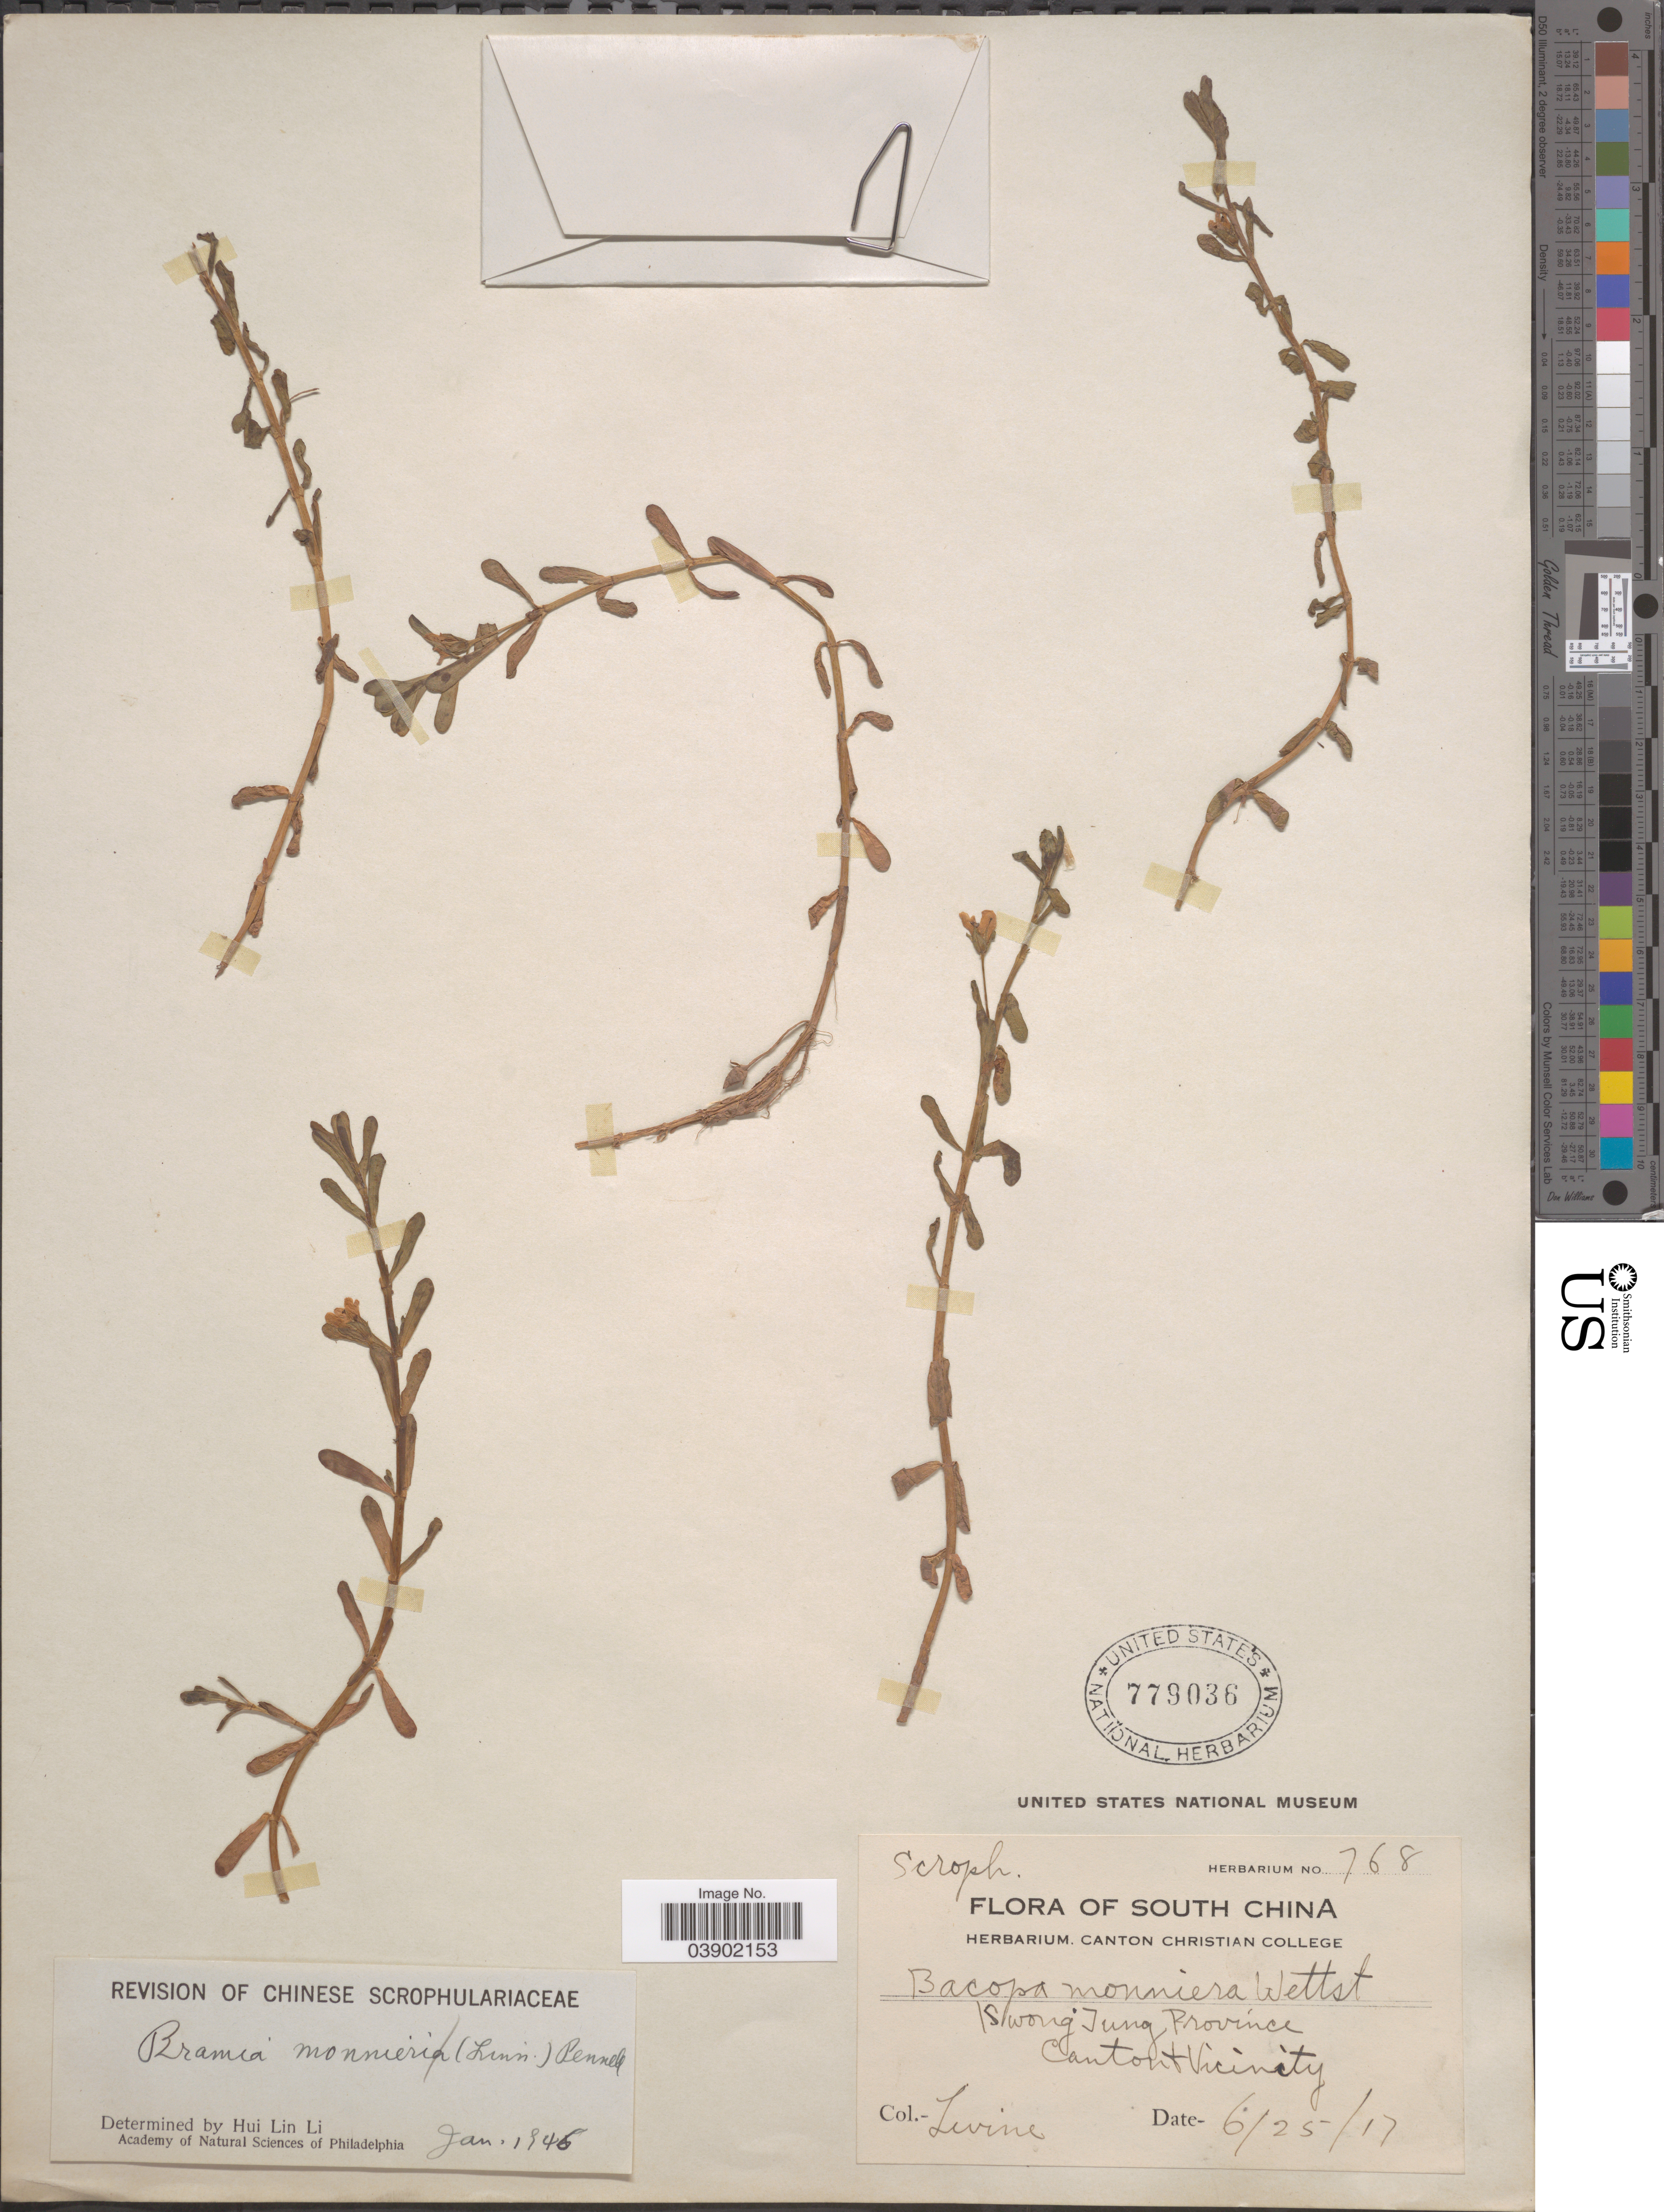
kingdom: Plantae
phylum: Tracheophyta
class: Magnoliopsida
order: Lamiales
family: Plantaginaceae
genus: Bacopa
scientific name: Bacopa monnieri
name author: (L.) Wettst.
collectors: -. Levine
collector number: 768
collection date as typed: Transcribed d/m/y: 25/6/17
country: China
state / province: Guangdong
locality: South China. Kwong Tung Province. Canton + Vicinity.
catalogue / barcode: US 779036